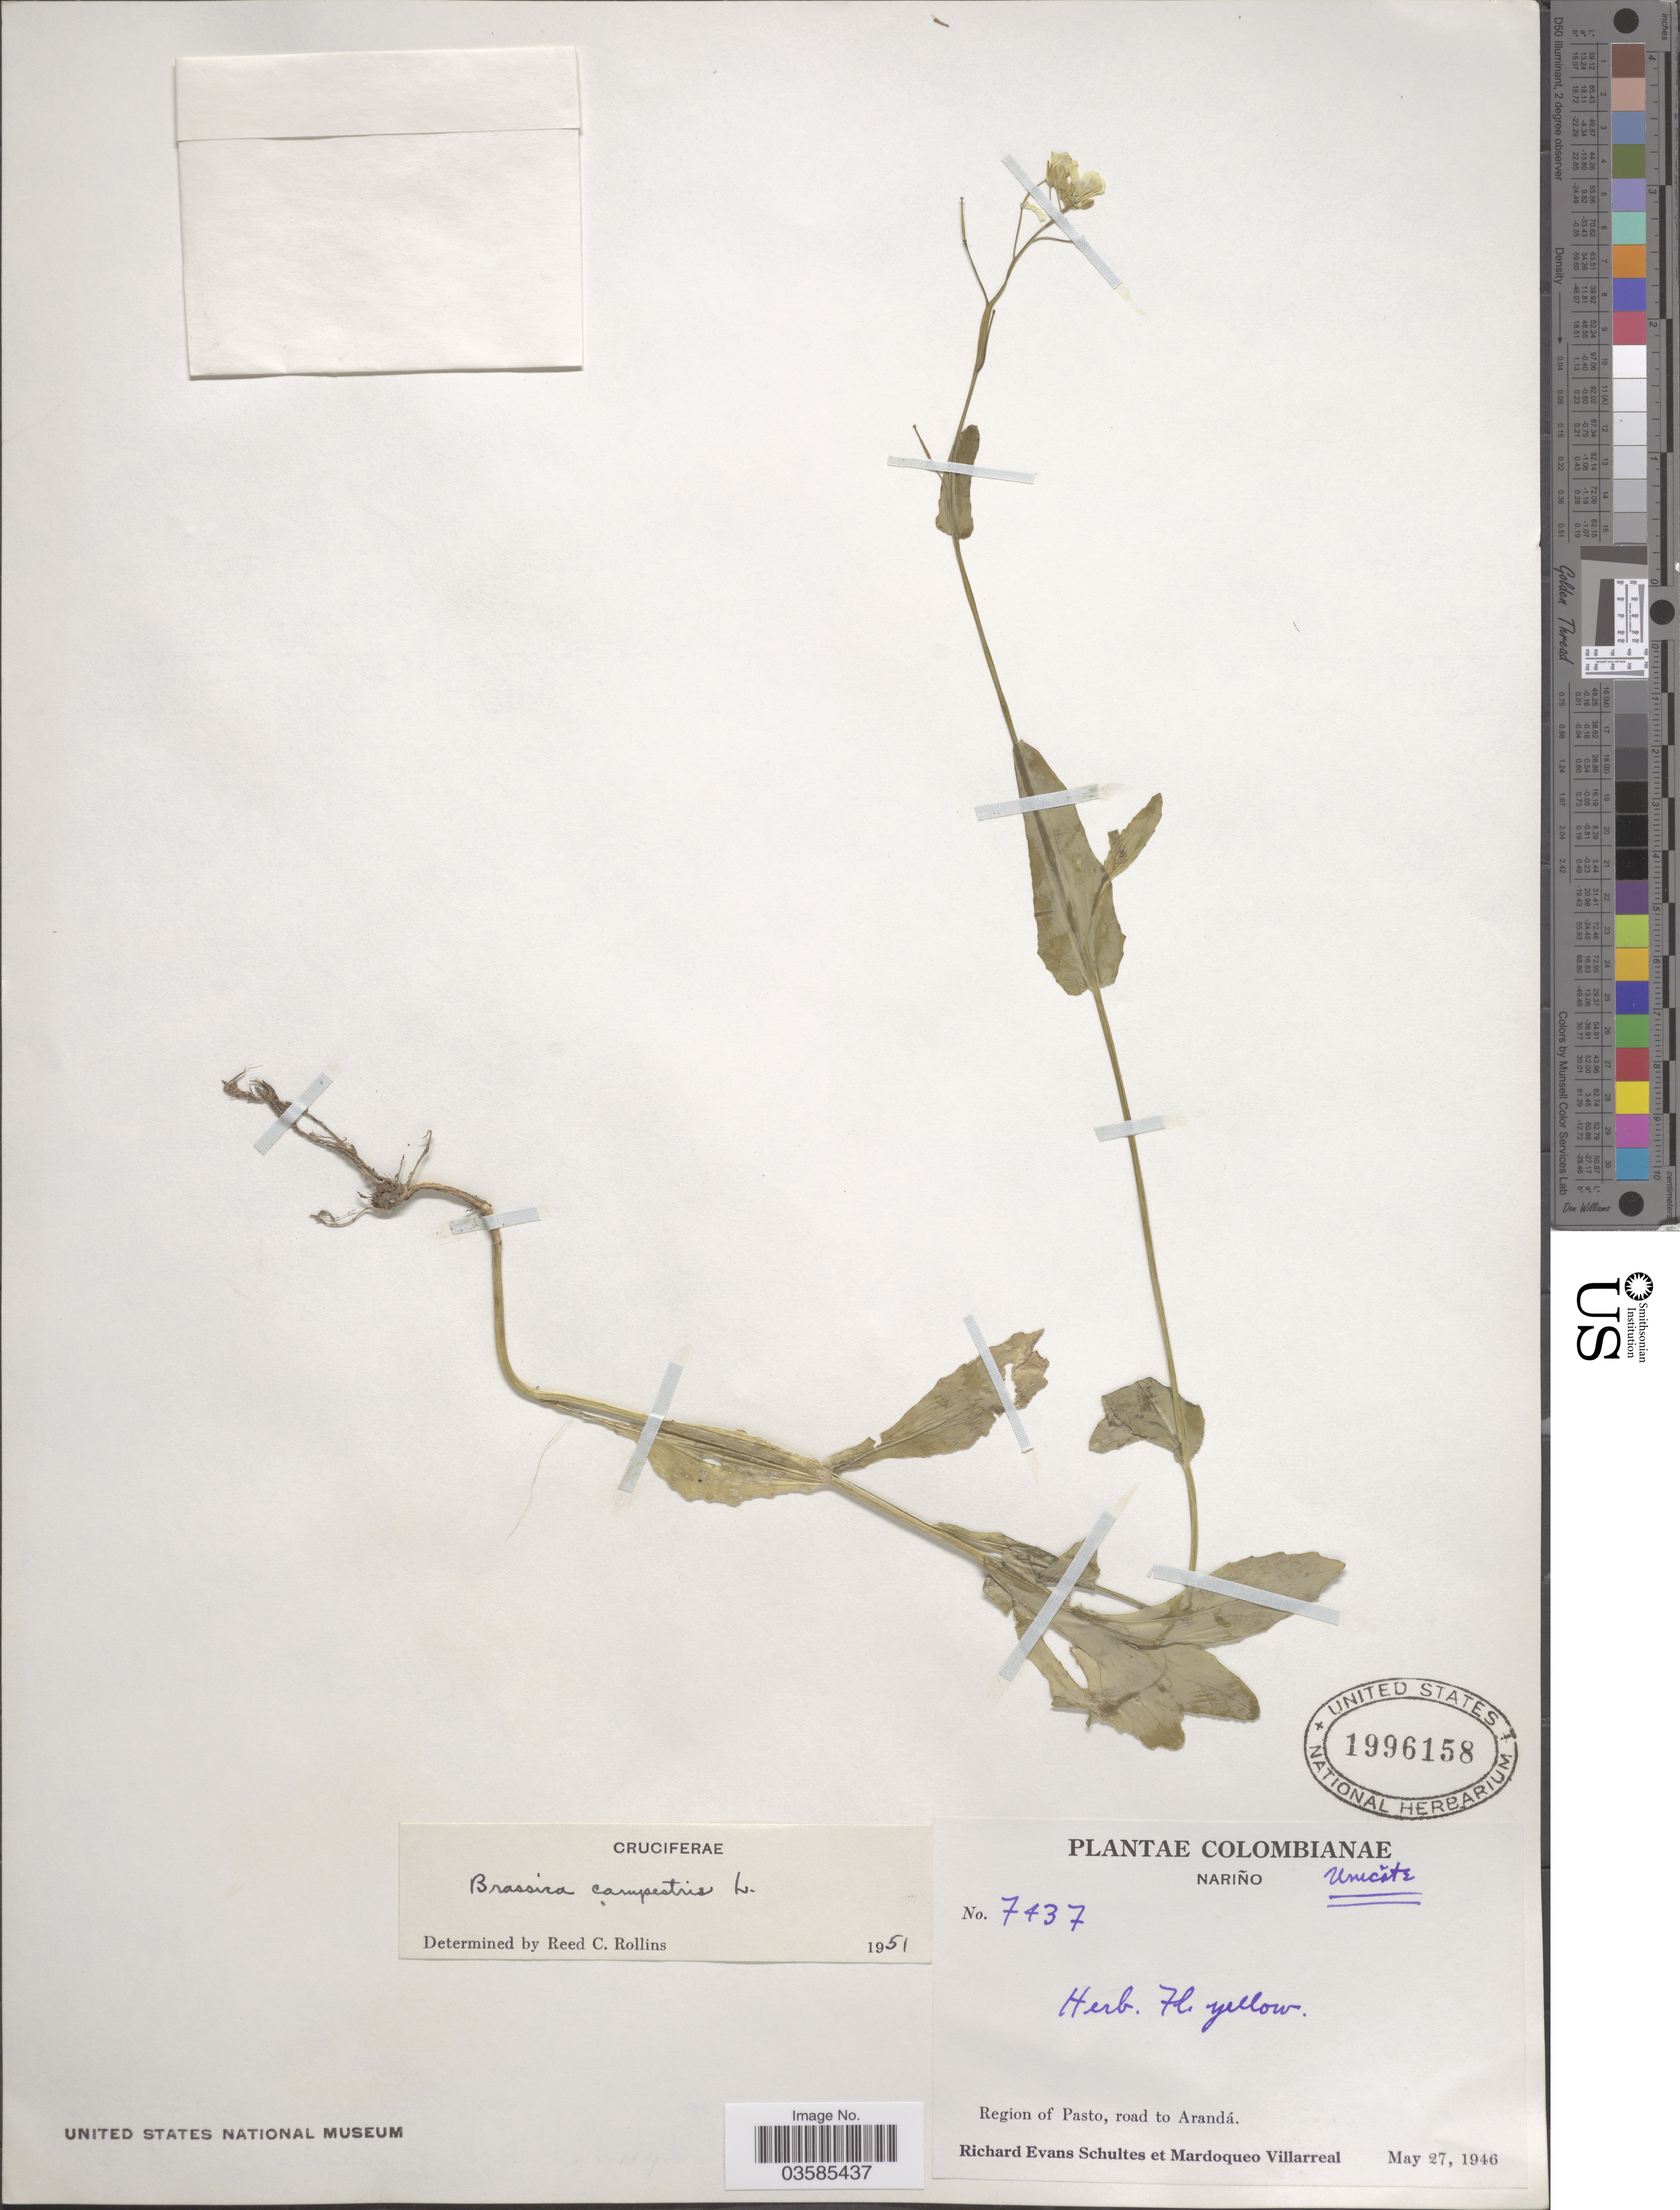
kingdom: Plantae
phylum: Tracheophyta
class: Magnoliopsida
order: Brassicales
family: Brassicaceae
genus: Brassica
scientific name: Brassica campestris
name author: L.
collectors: R. E. Schultes & M. Villarreal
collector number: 7437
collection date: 1946-05-27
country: Colombia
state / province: Nariño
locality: Region of Pasto, road to Arandá.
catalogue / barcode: US 1996158